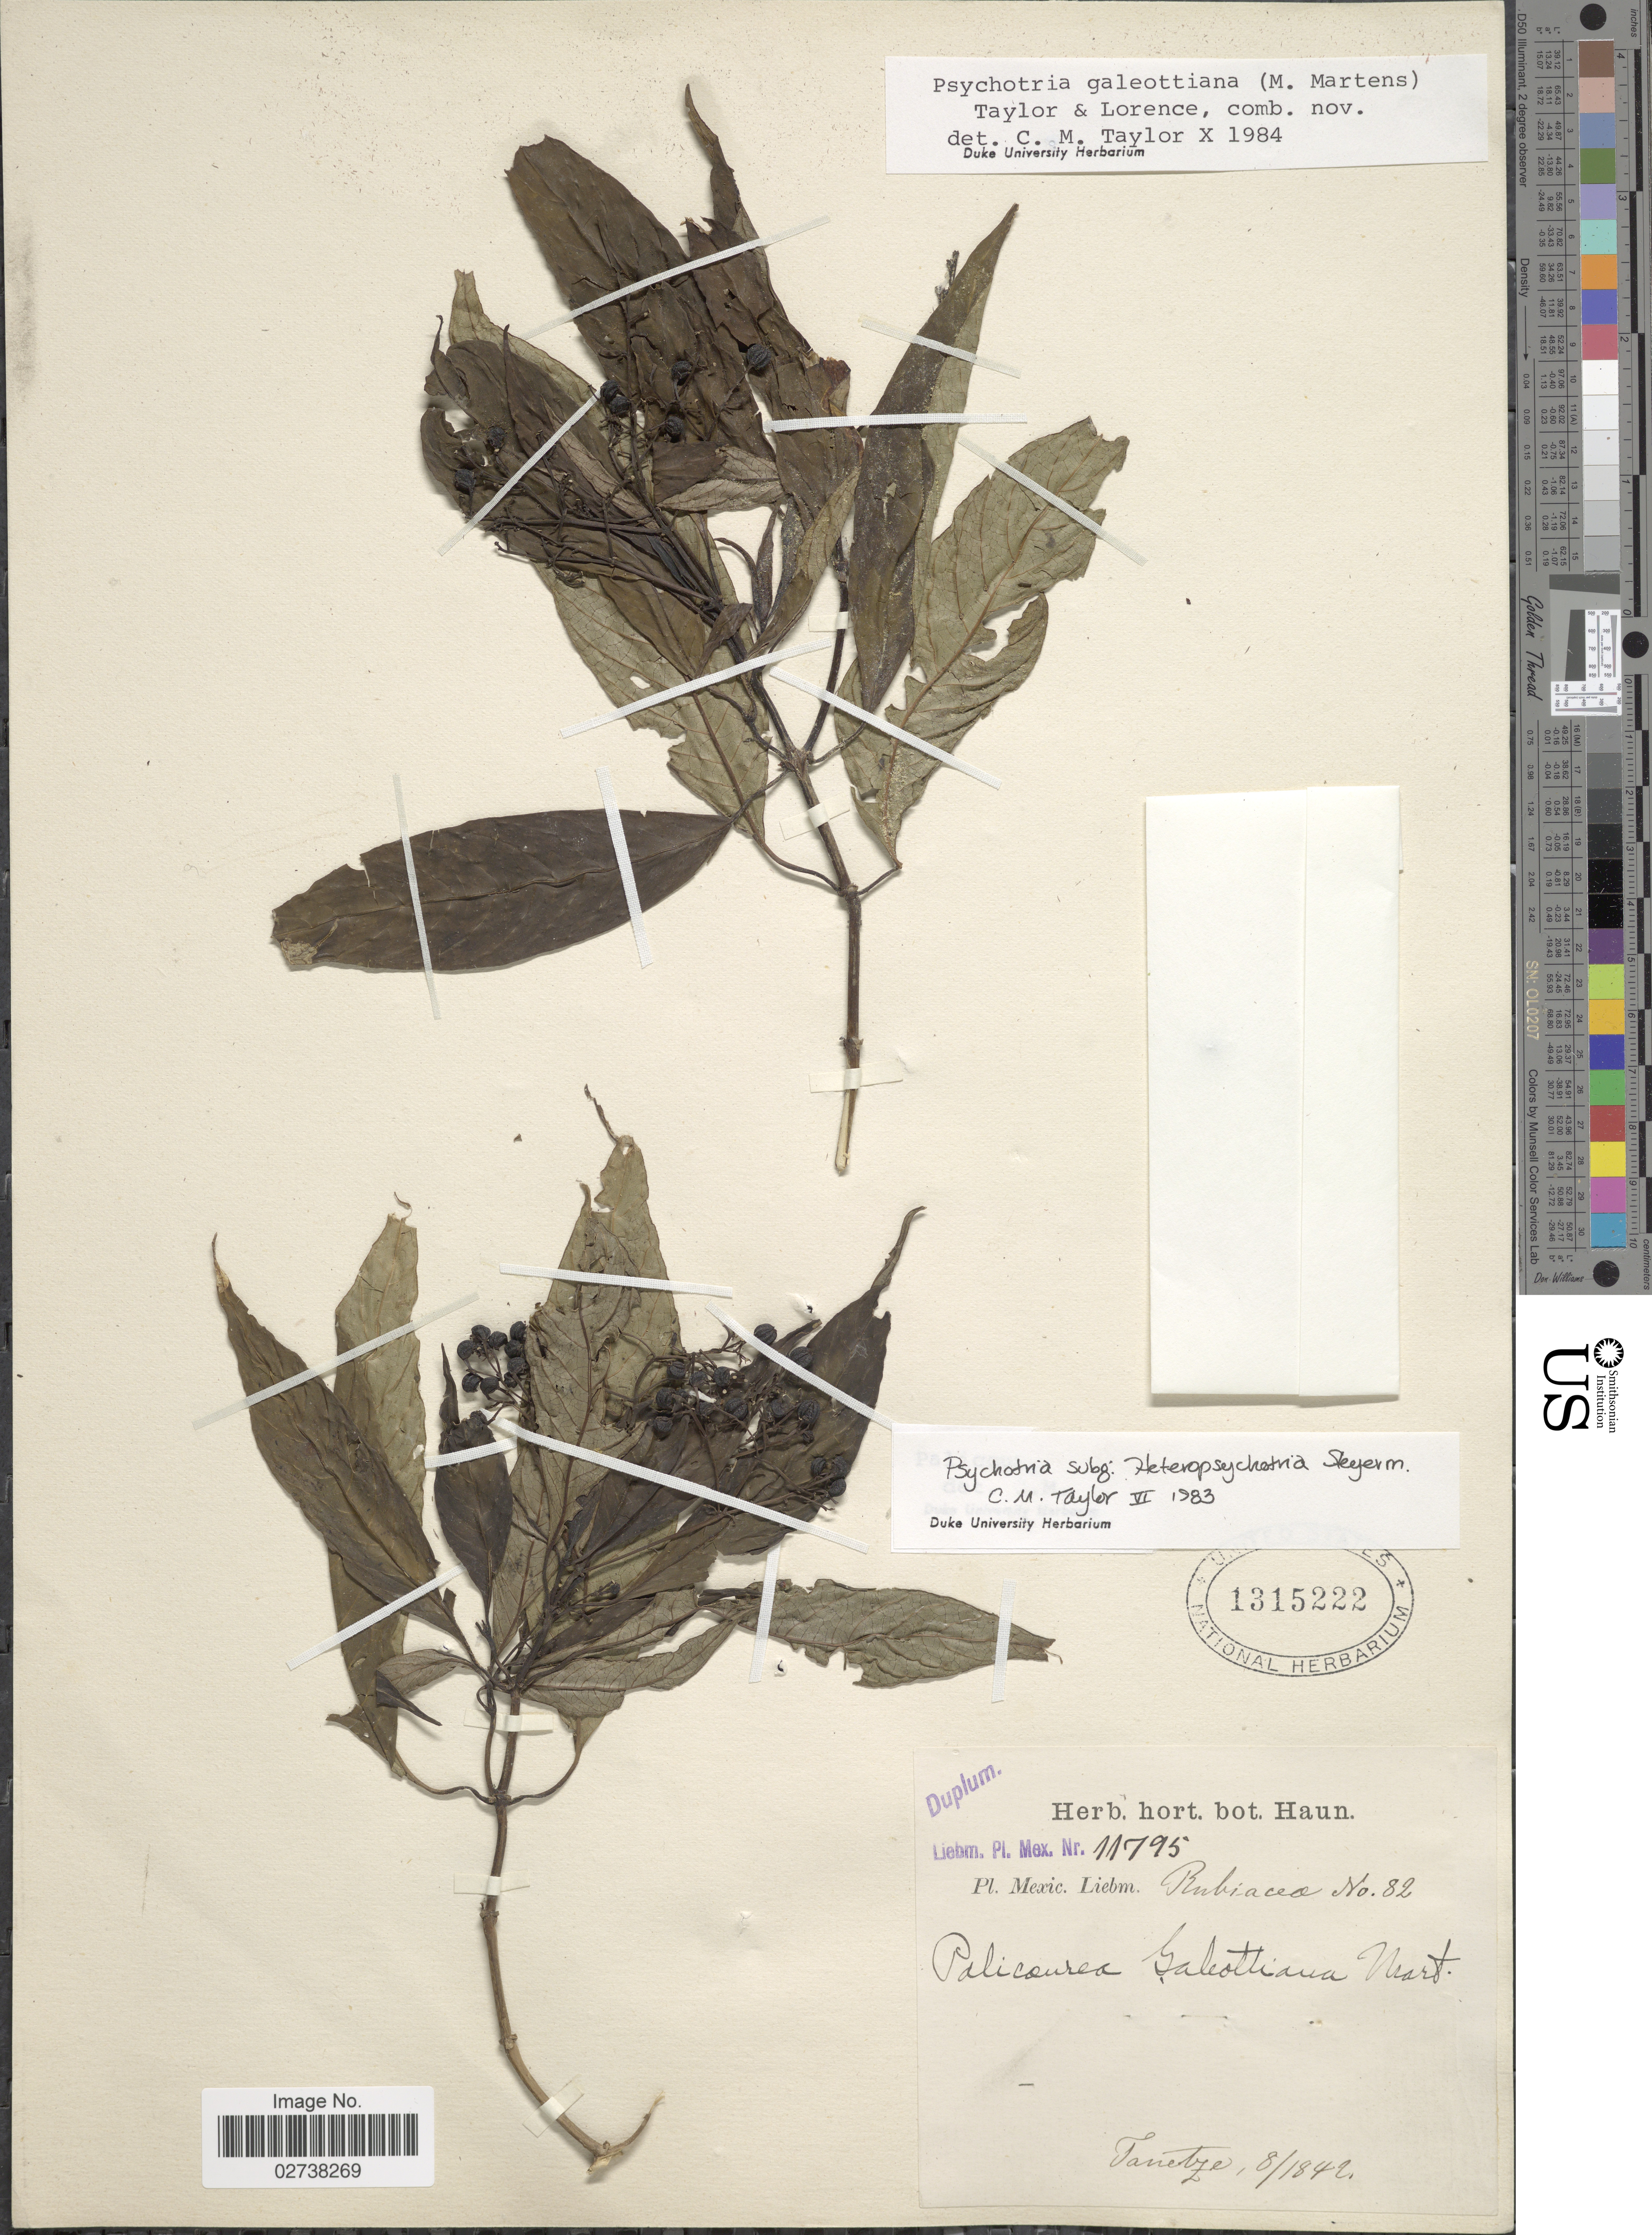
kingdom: Plantae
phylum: Tracheophyta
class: Magnoliopsida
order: Gentianales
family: Rubiaceae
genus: Palicourea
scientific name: Palicourea galeottiana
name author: M. Martens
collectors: Liebmann, --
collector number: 11795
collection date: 1842-08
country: Mexico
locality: Tanetze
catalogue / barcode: US 1315222